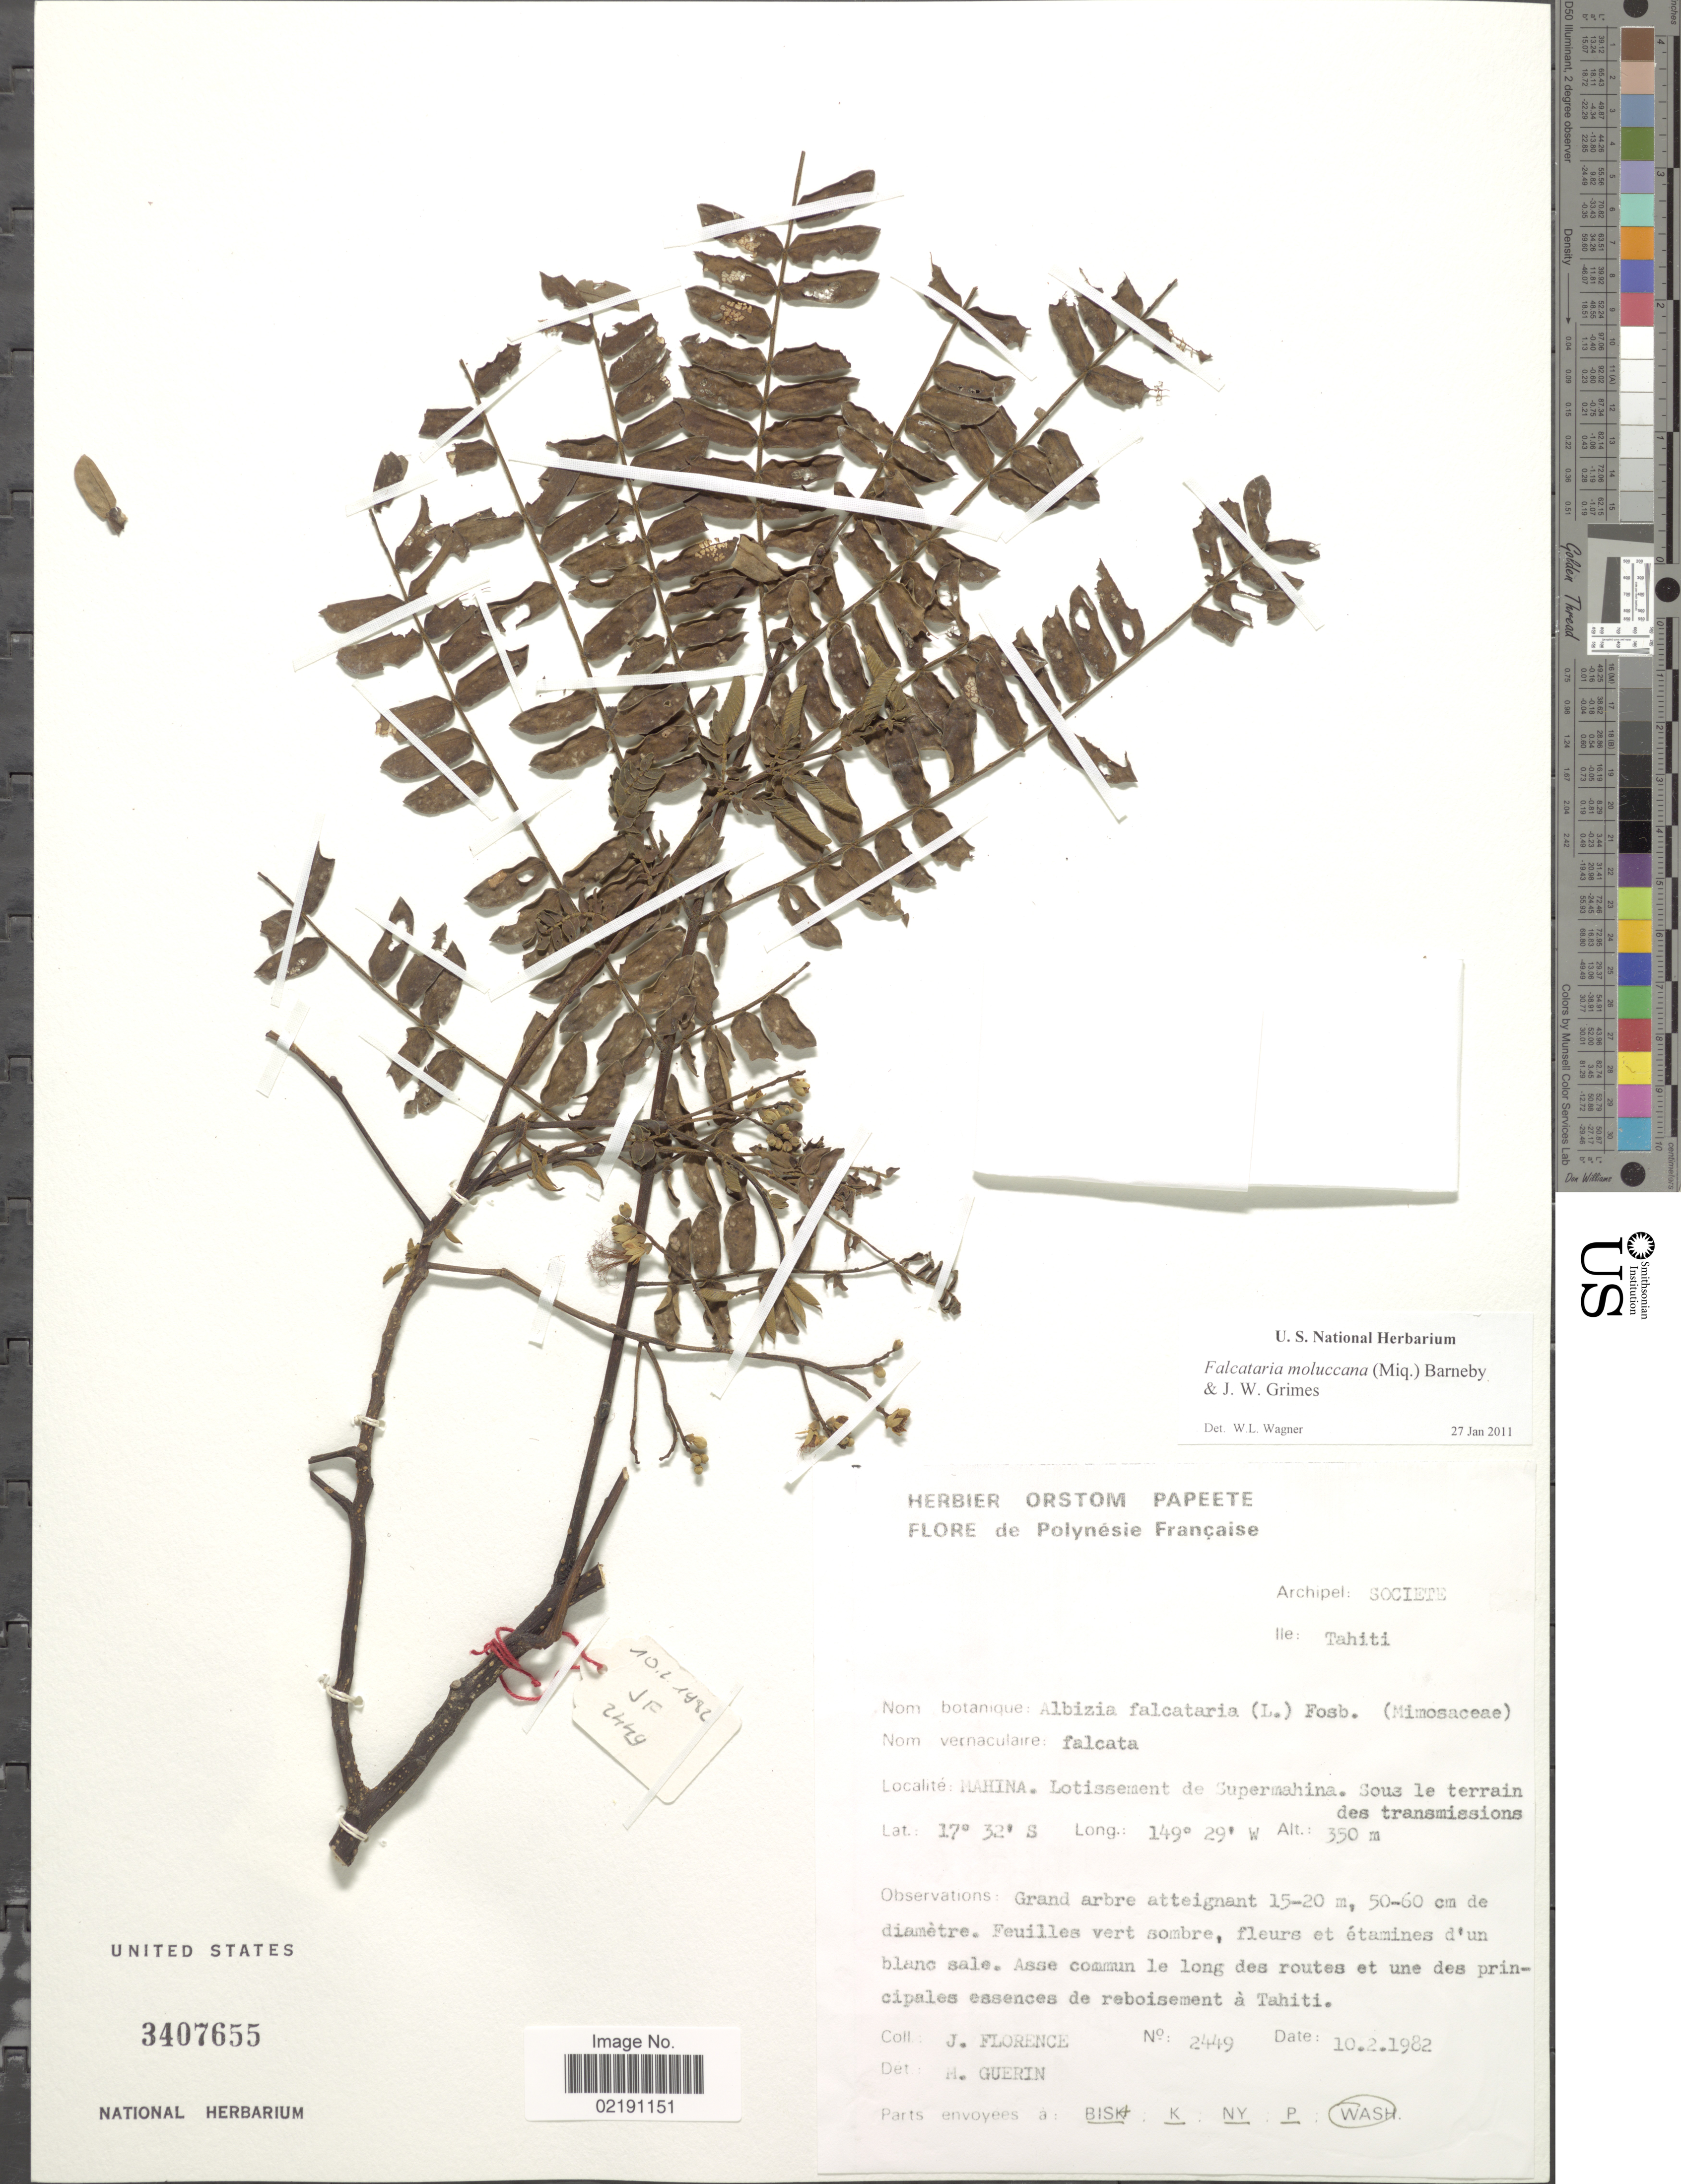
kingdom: Plantae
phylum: Tracheophyta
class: Magnoliopsida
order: Fabales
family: Fabaceae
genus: Falcataria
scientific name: Falcataria moluccana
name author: (Miq.) Barneby & Grimes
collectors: J. Florence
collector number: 2449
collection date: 1952-02-10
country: French Polynesia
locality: Archipel: Societe. Ile: Tahiti. Mahina. Lotissement de Supermahina. Sous le terrain des transmissions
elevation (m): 350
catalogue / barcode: US 3407655